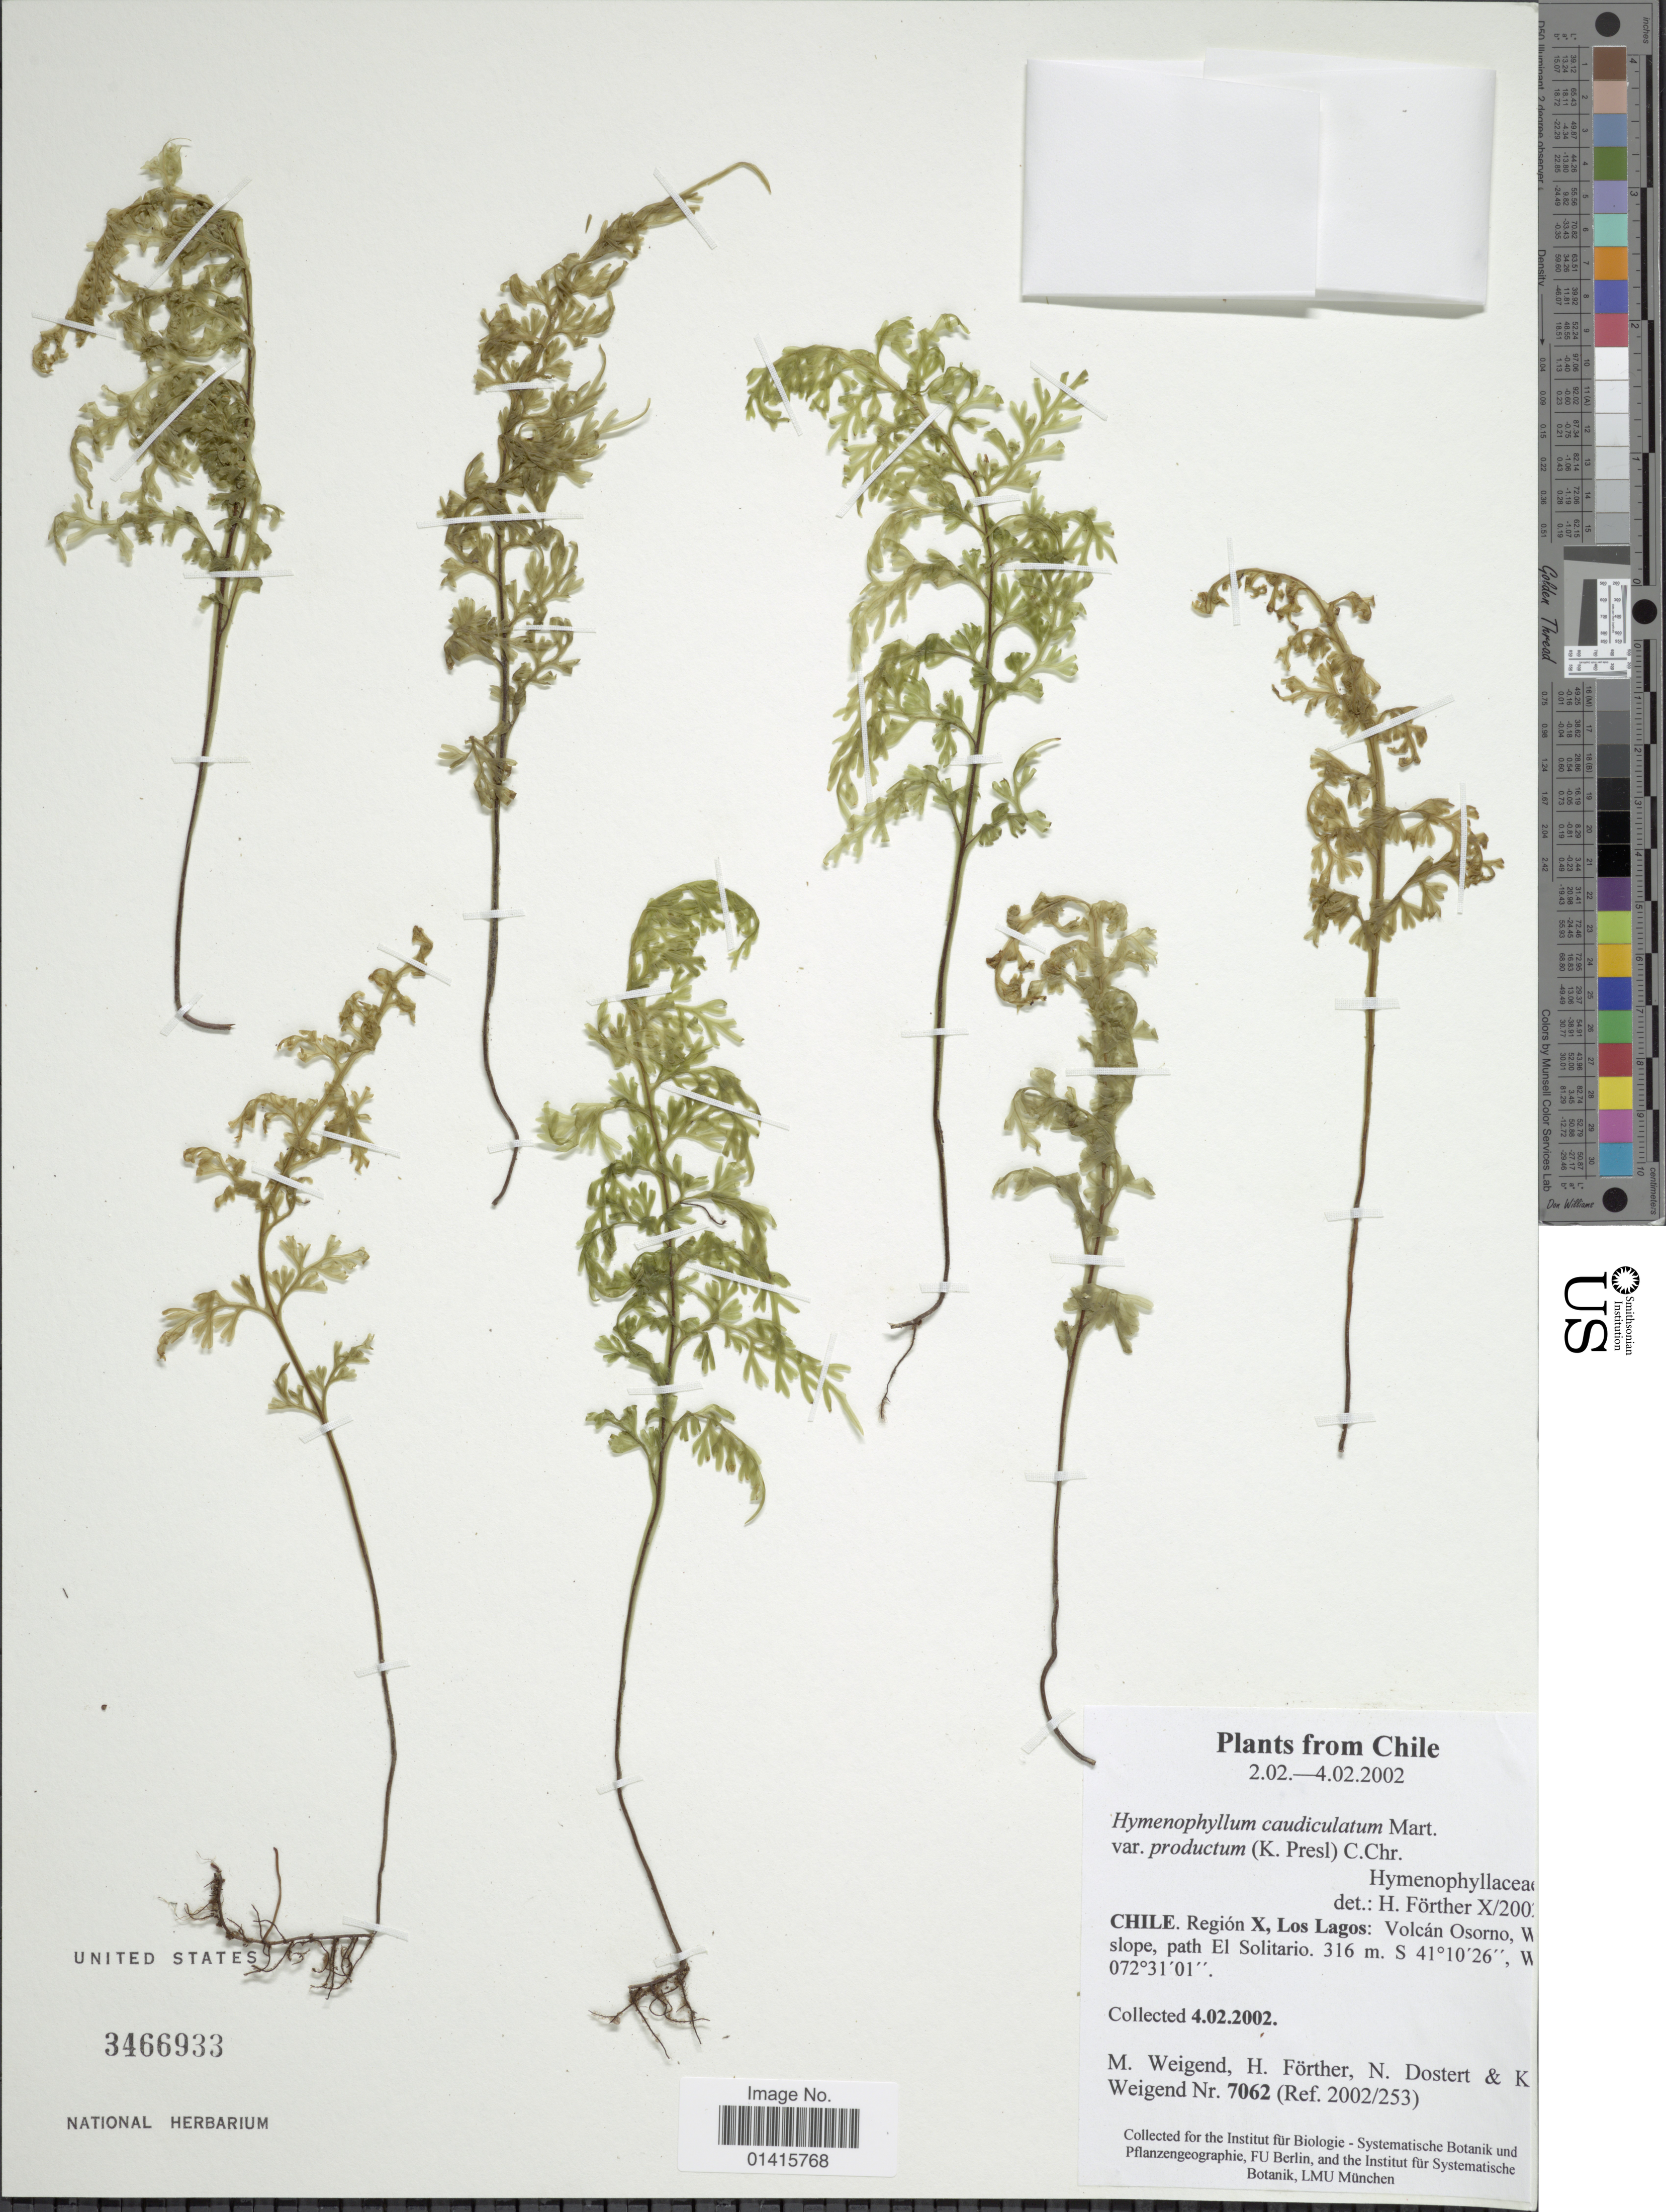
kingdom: Plantae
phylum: Tracheophyta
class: Polypodiopsida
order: Hymenophyllales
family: Hymenophyllaceae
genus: Hymenophyllum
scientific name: Hymenophyllum caudiculatum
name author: Mart.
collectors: M. Weigend, H. Förther, N. Dostert & K. Weigend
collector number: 7062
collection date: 2002-02-04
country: Chile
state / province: Los Lagos (X)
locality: Chile, Region X, Los Lagos, Volcan Osorno, W Slope , path El Solitario.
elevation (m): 316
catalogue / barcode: US 3466933